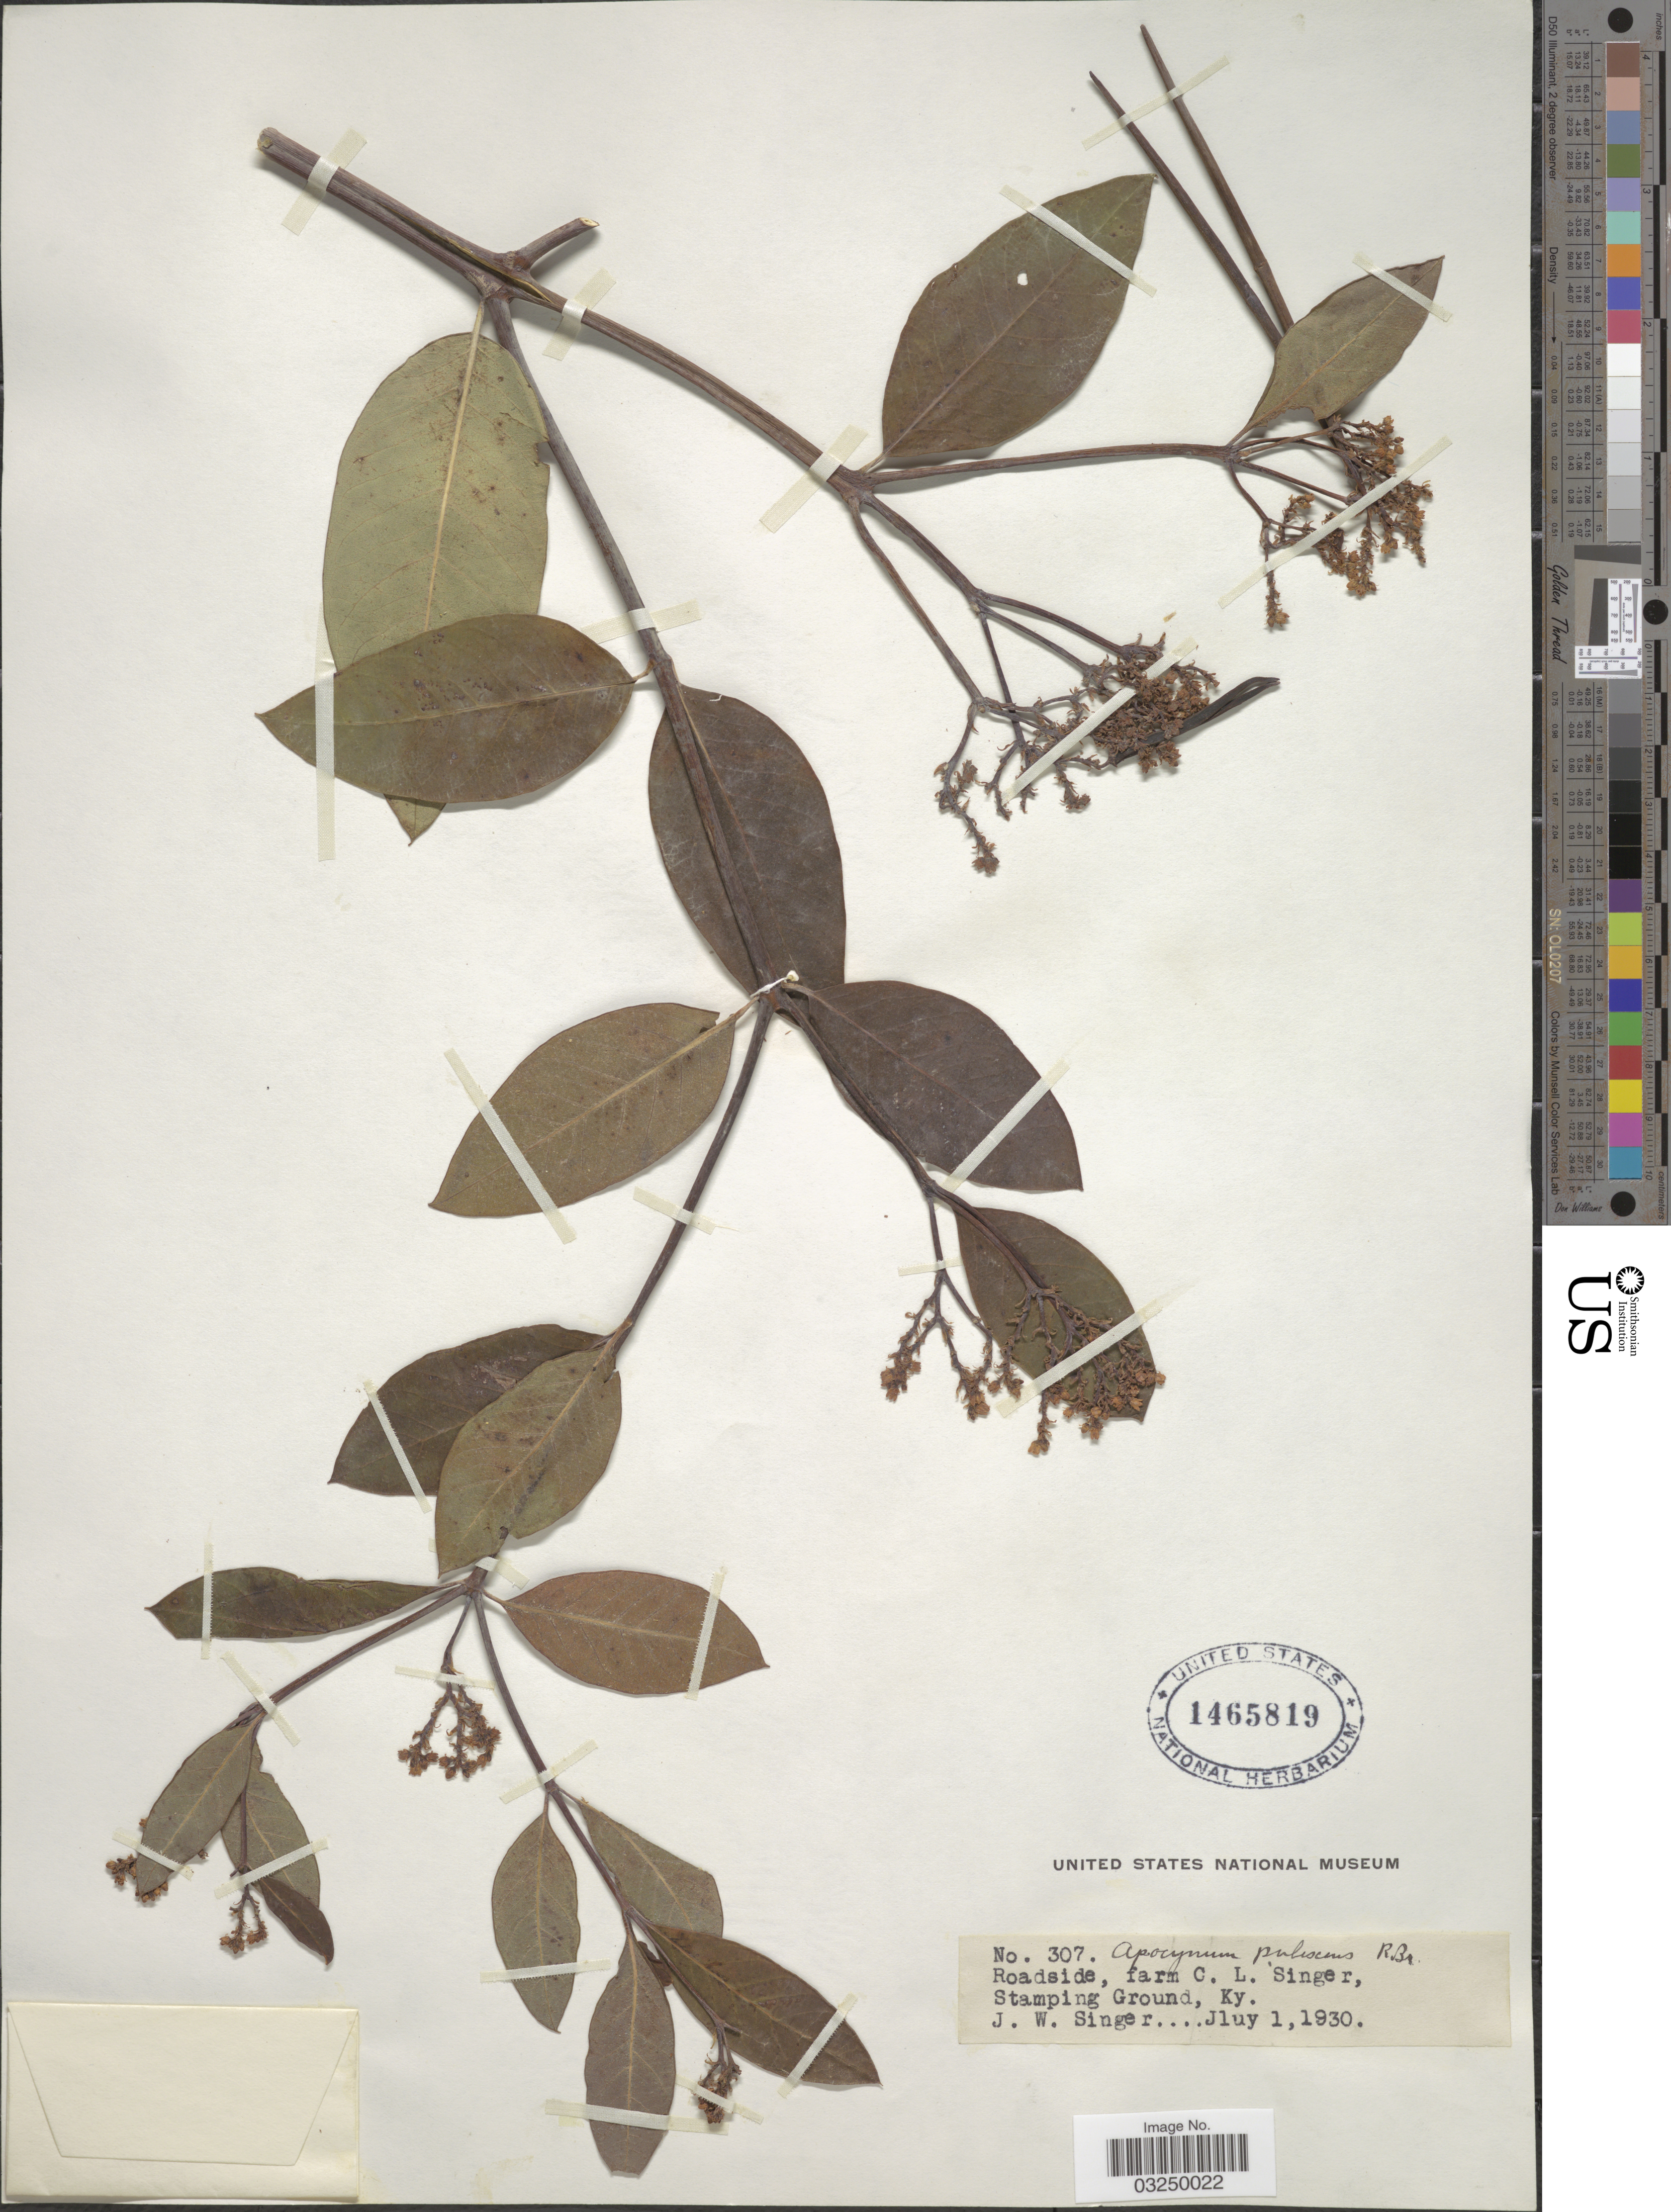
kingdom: Plantae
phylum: Tracheophyta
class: Magnoliopsida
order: Gentianales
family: Apocynaceae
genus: Apocynum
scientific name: Apocynum pubescens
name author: Mitch. ex R. Br.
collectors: J. EW. Singer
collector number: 307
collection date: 1930-07-01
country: United States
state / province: Kentucky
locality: Roadside, farm C. L. Singer, Stamping Ground.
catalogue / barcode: US 1465819